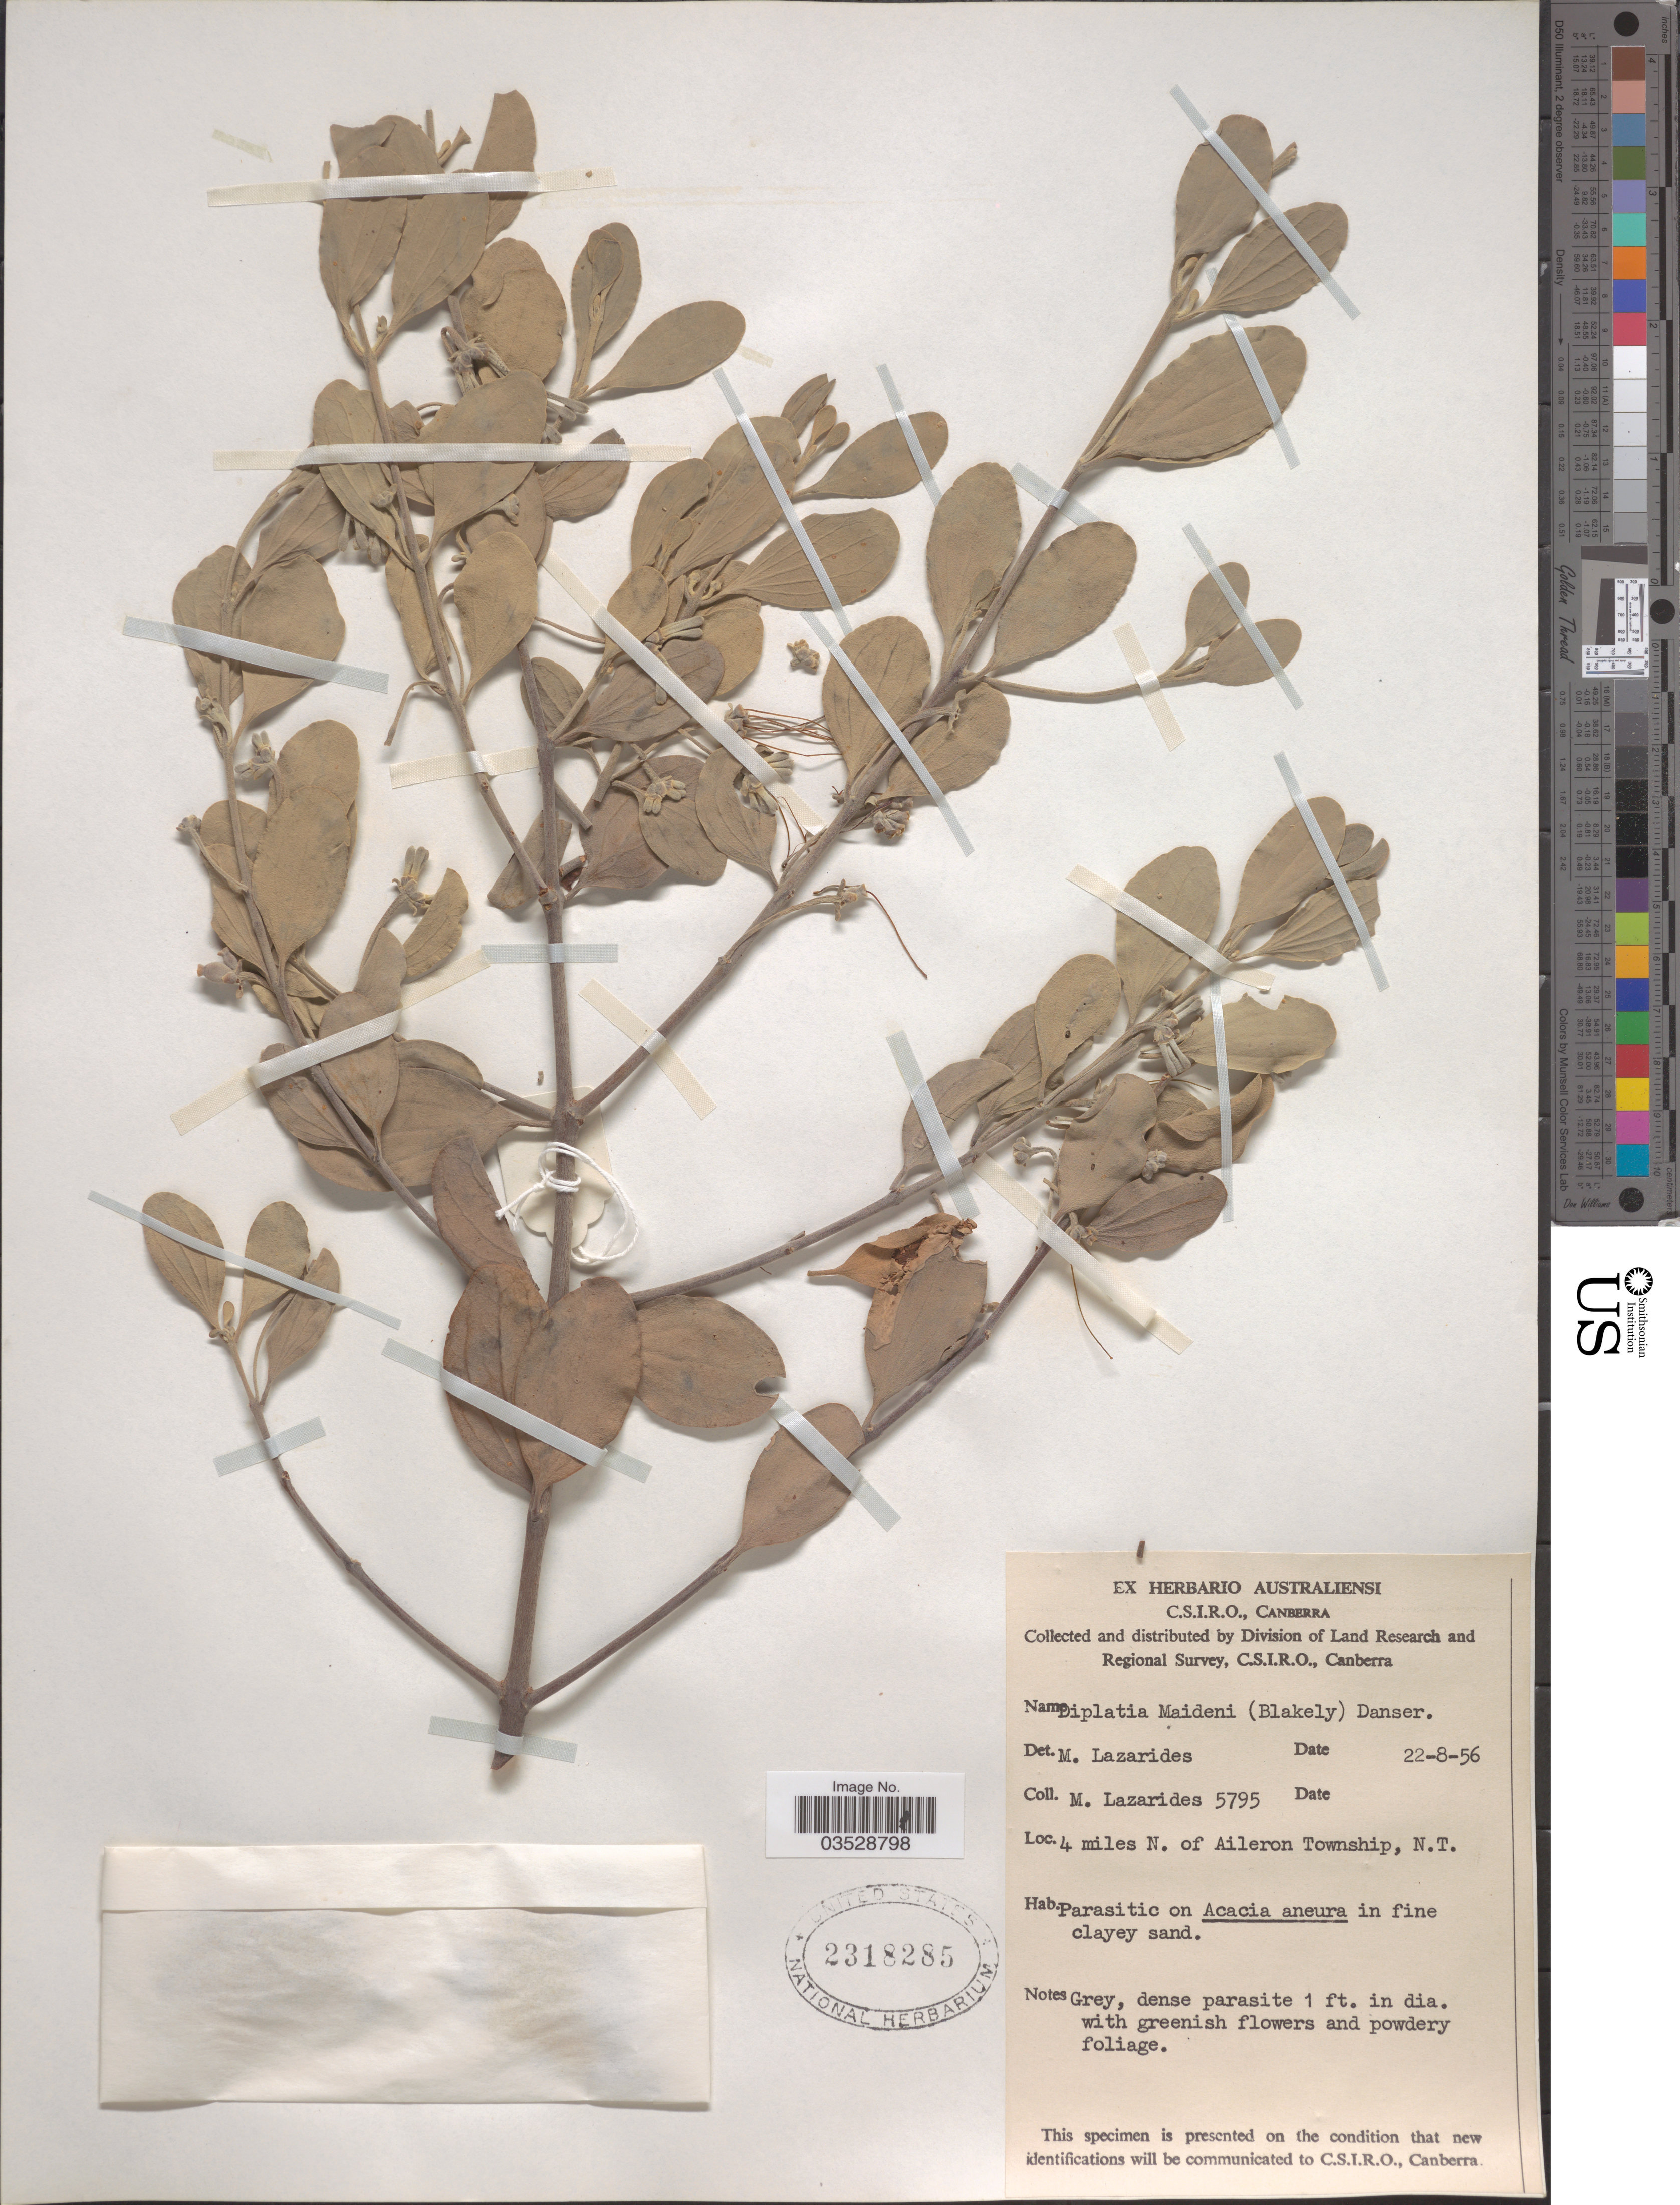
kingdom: Plantae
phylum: Tracheophyta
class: Magnoliopsida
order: Santalales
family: Loranthaceae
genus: Amyema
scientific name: Amyema maidenii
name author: Barlow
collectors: M. Lazarides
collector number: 5795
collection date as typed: Transcribed d/m/y: 22/8/56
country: Australia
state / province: Northern Territory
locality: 4 miles N. of Aileron Township.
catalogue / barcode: US 2318285